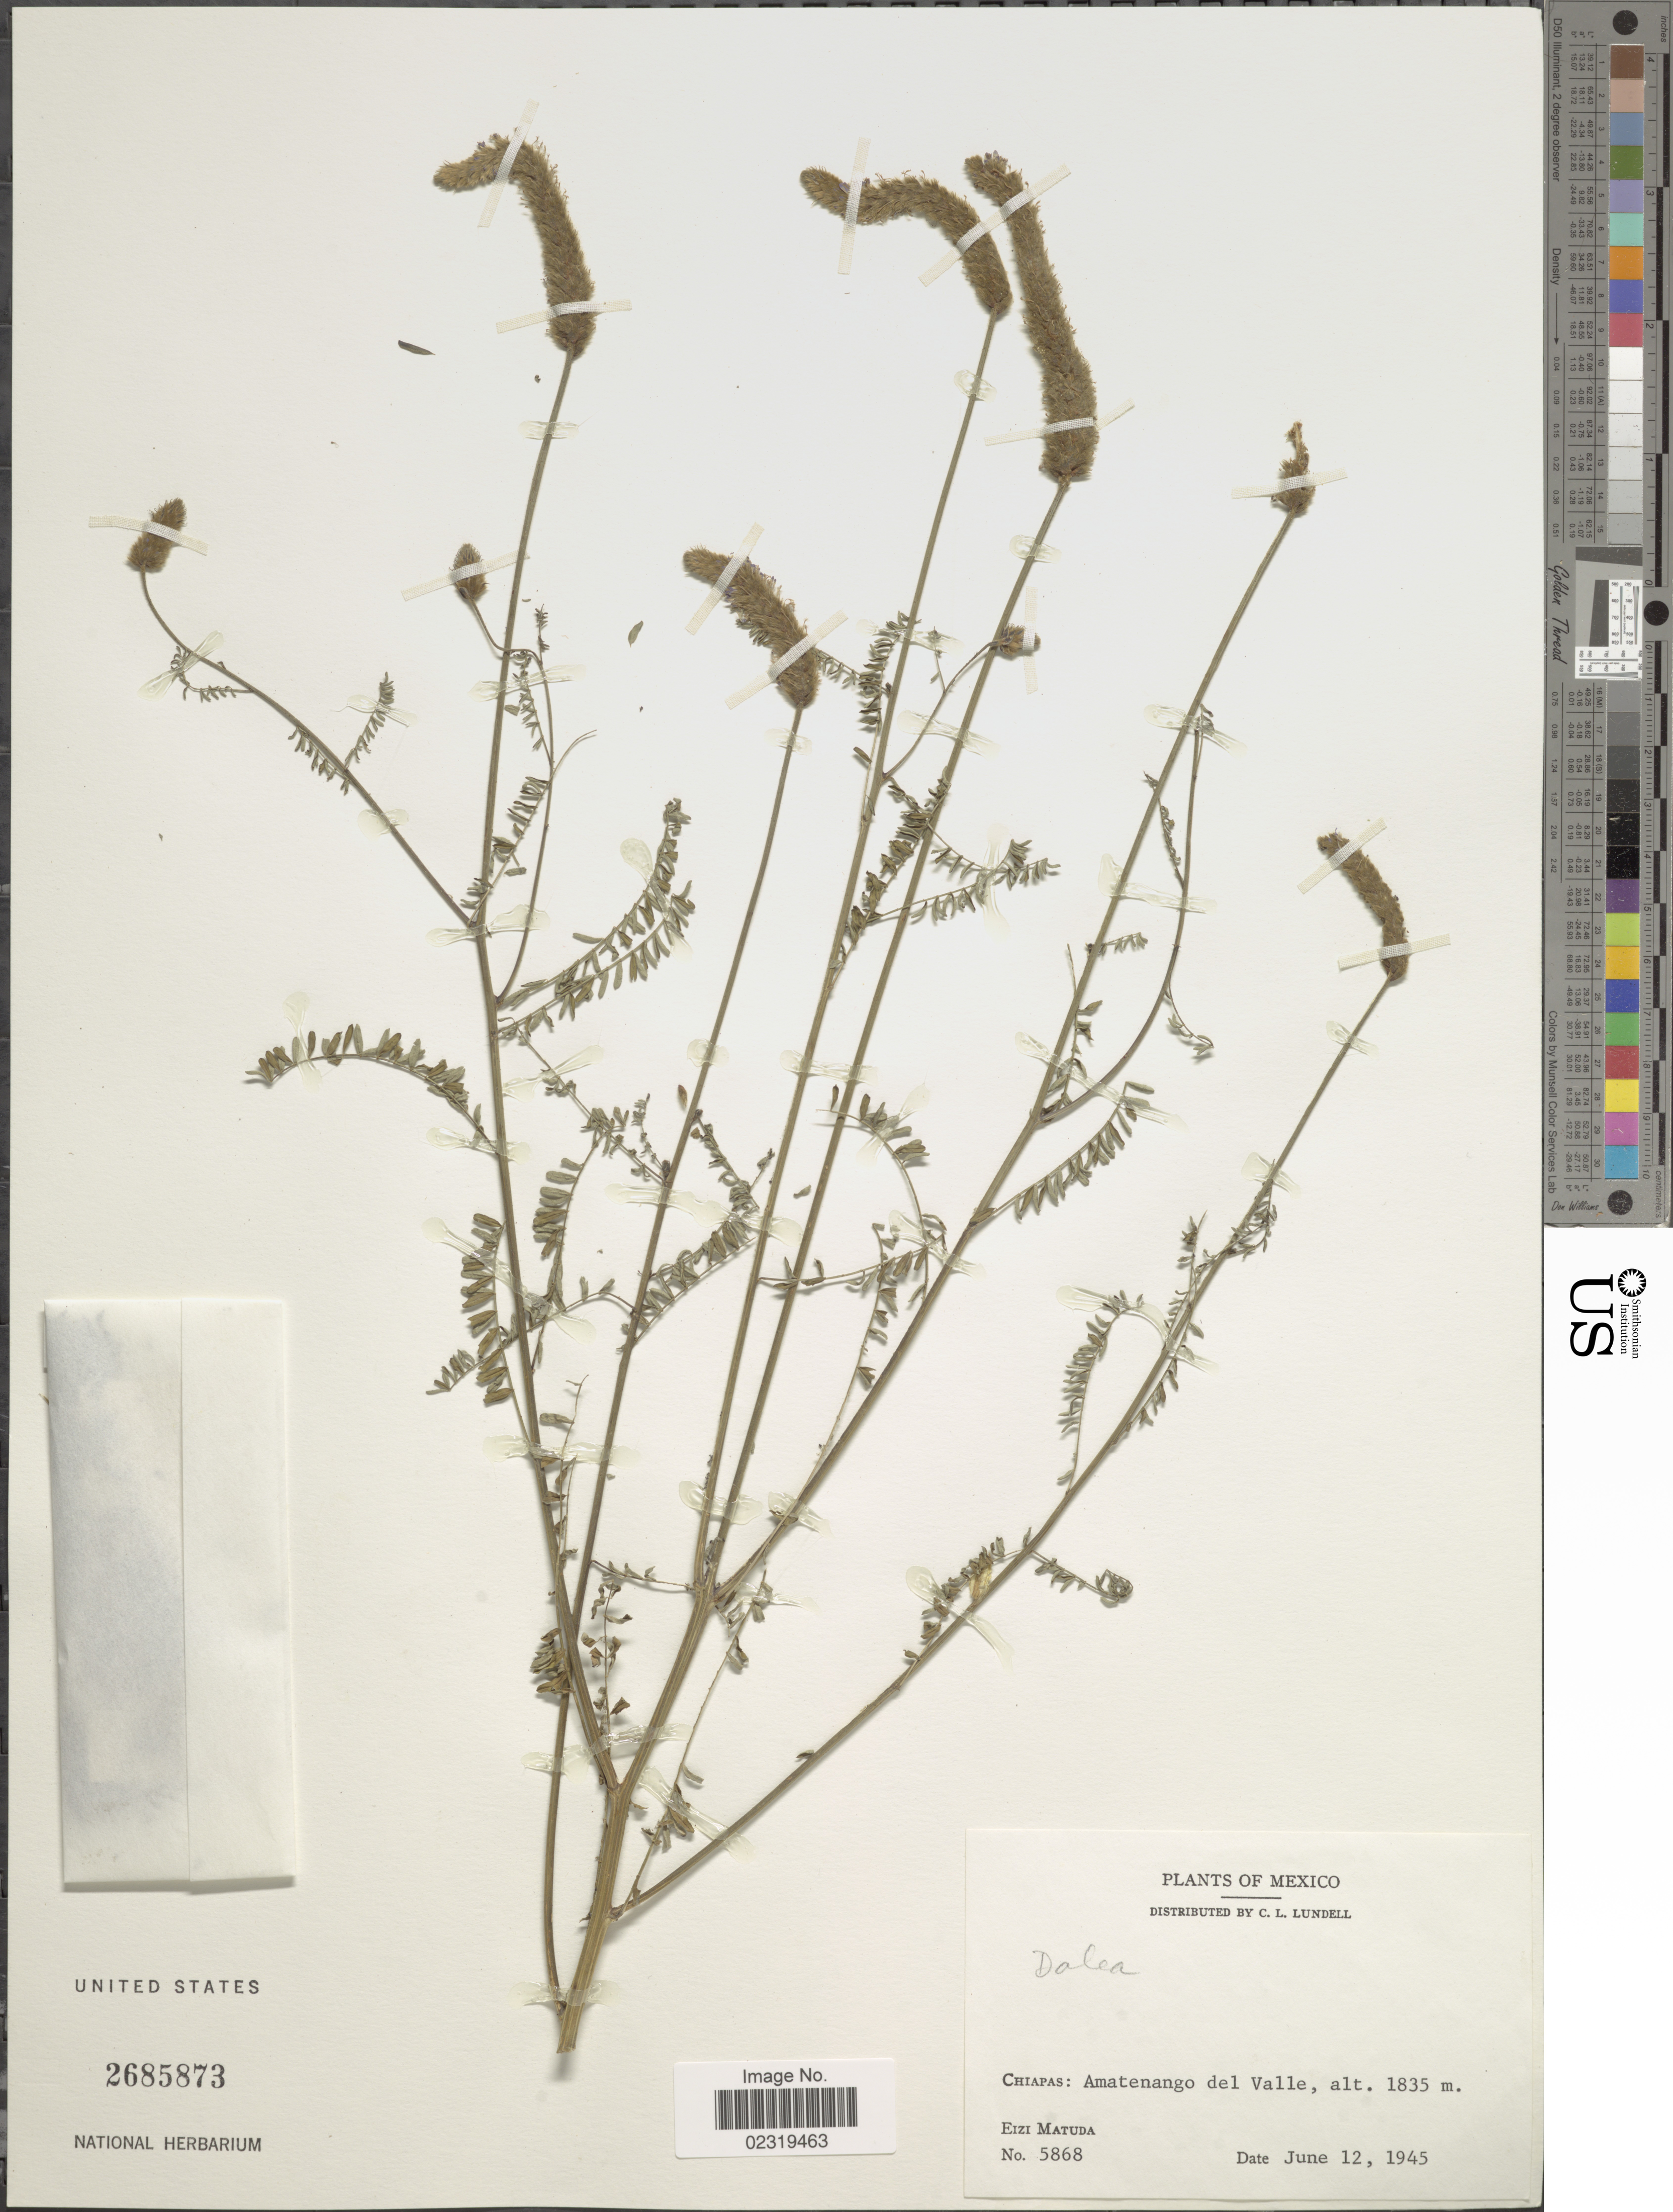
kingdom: Plantae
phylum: Tracheophyta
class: Magnoliopsida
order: Fabales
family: Fabaceae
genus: Dalea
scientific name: Dalea leporina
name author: (Aiton) Bullock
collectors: E. Matuda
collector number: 5868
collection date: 1945-06-12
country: Mexico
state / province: Chiapas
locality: Amatenango del Valle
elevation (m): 1835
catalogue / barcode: US 2685873